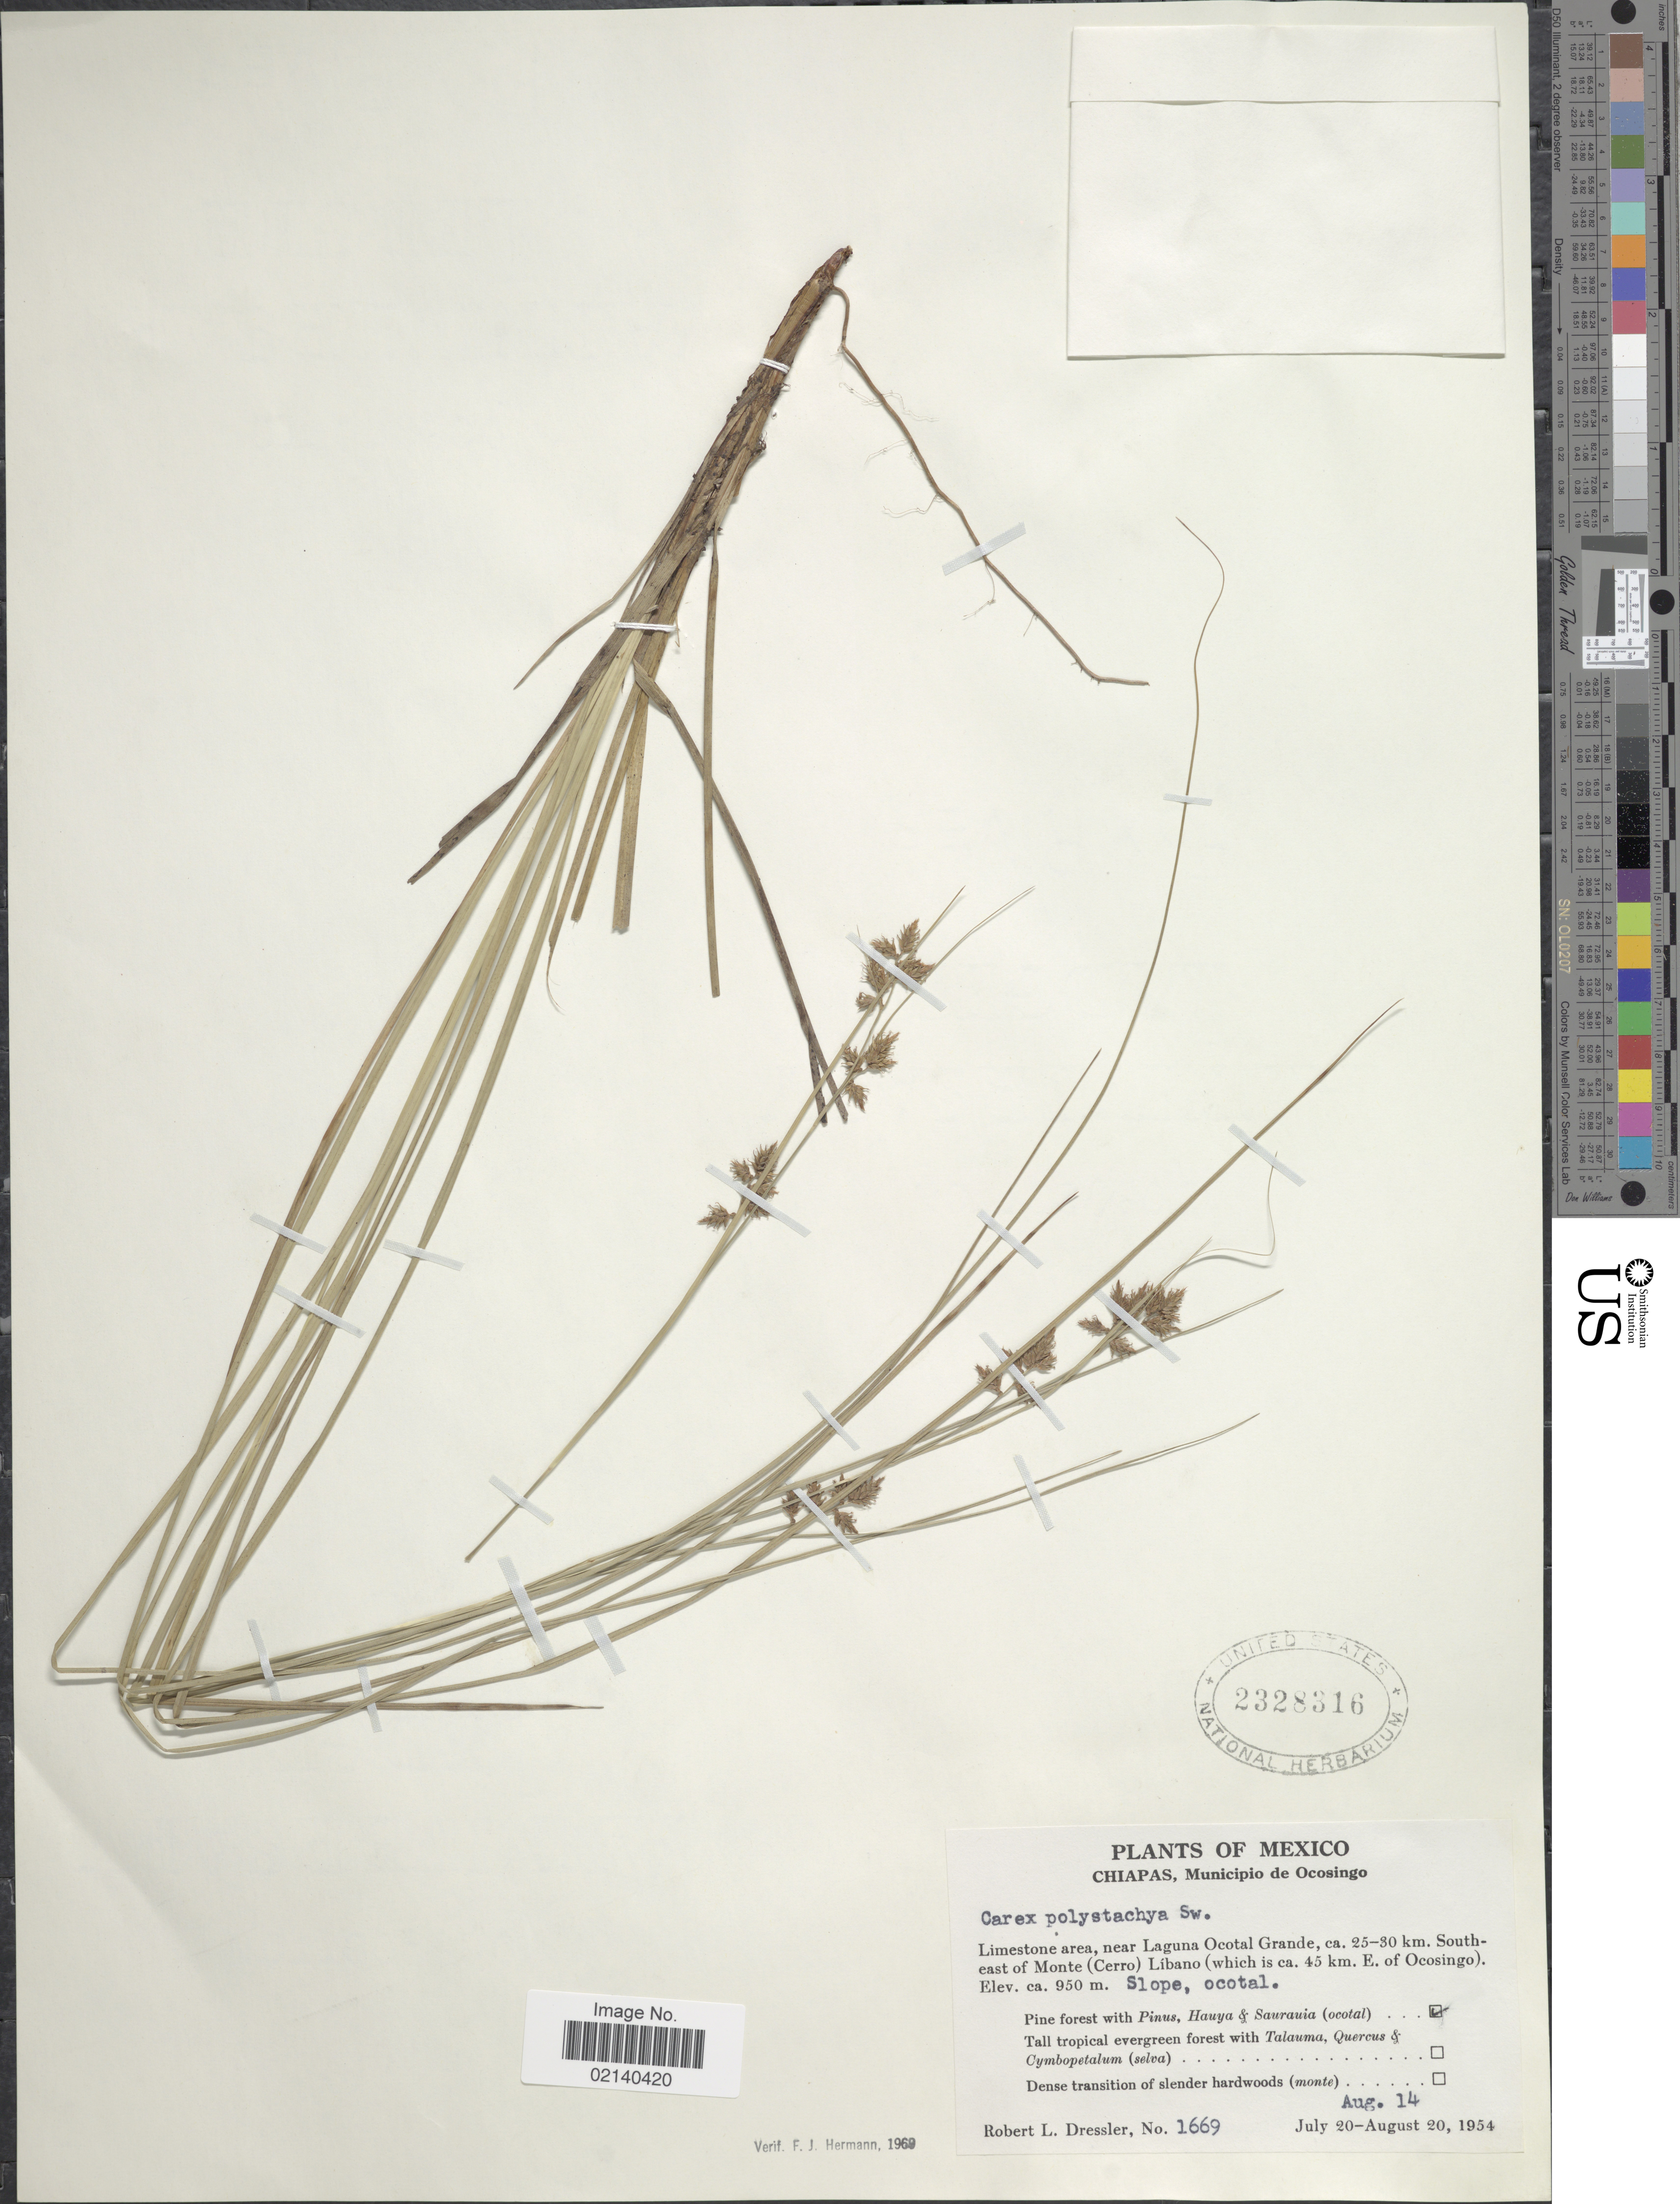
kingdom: Plantae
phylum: Tracheophyta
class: Liliopsida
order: Poales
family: Cyperaceae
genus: Carex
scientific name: Carex polystachya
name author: Sw. ex Wahlenb.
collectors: R. Dressler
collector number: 1669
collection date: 1954-07-20/1954-08-20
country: Mexico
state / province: Chiapas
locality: Municipio de Ocosingo, Limestone area, near Laguna Ocotal Grande, ca. 25-30 km. Southeast of Monte (Cerro) LIbano (which is ca. 45 km. E. of Ocosingo), slope, ocotal.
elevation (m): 950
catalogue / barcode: US 2328316